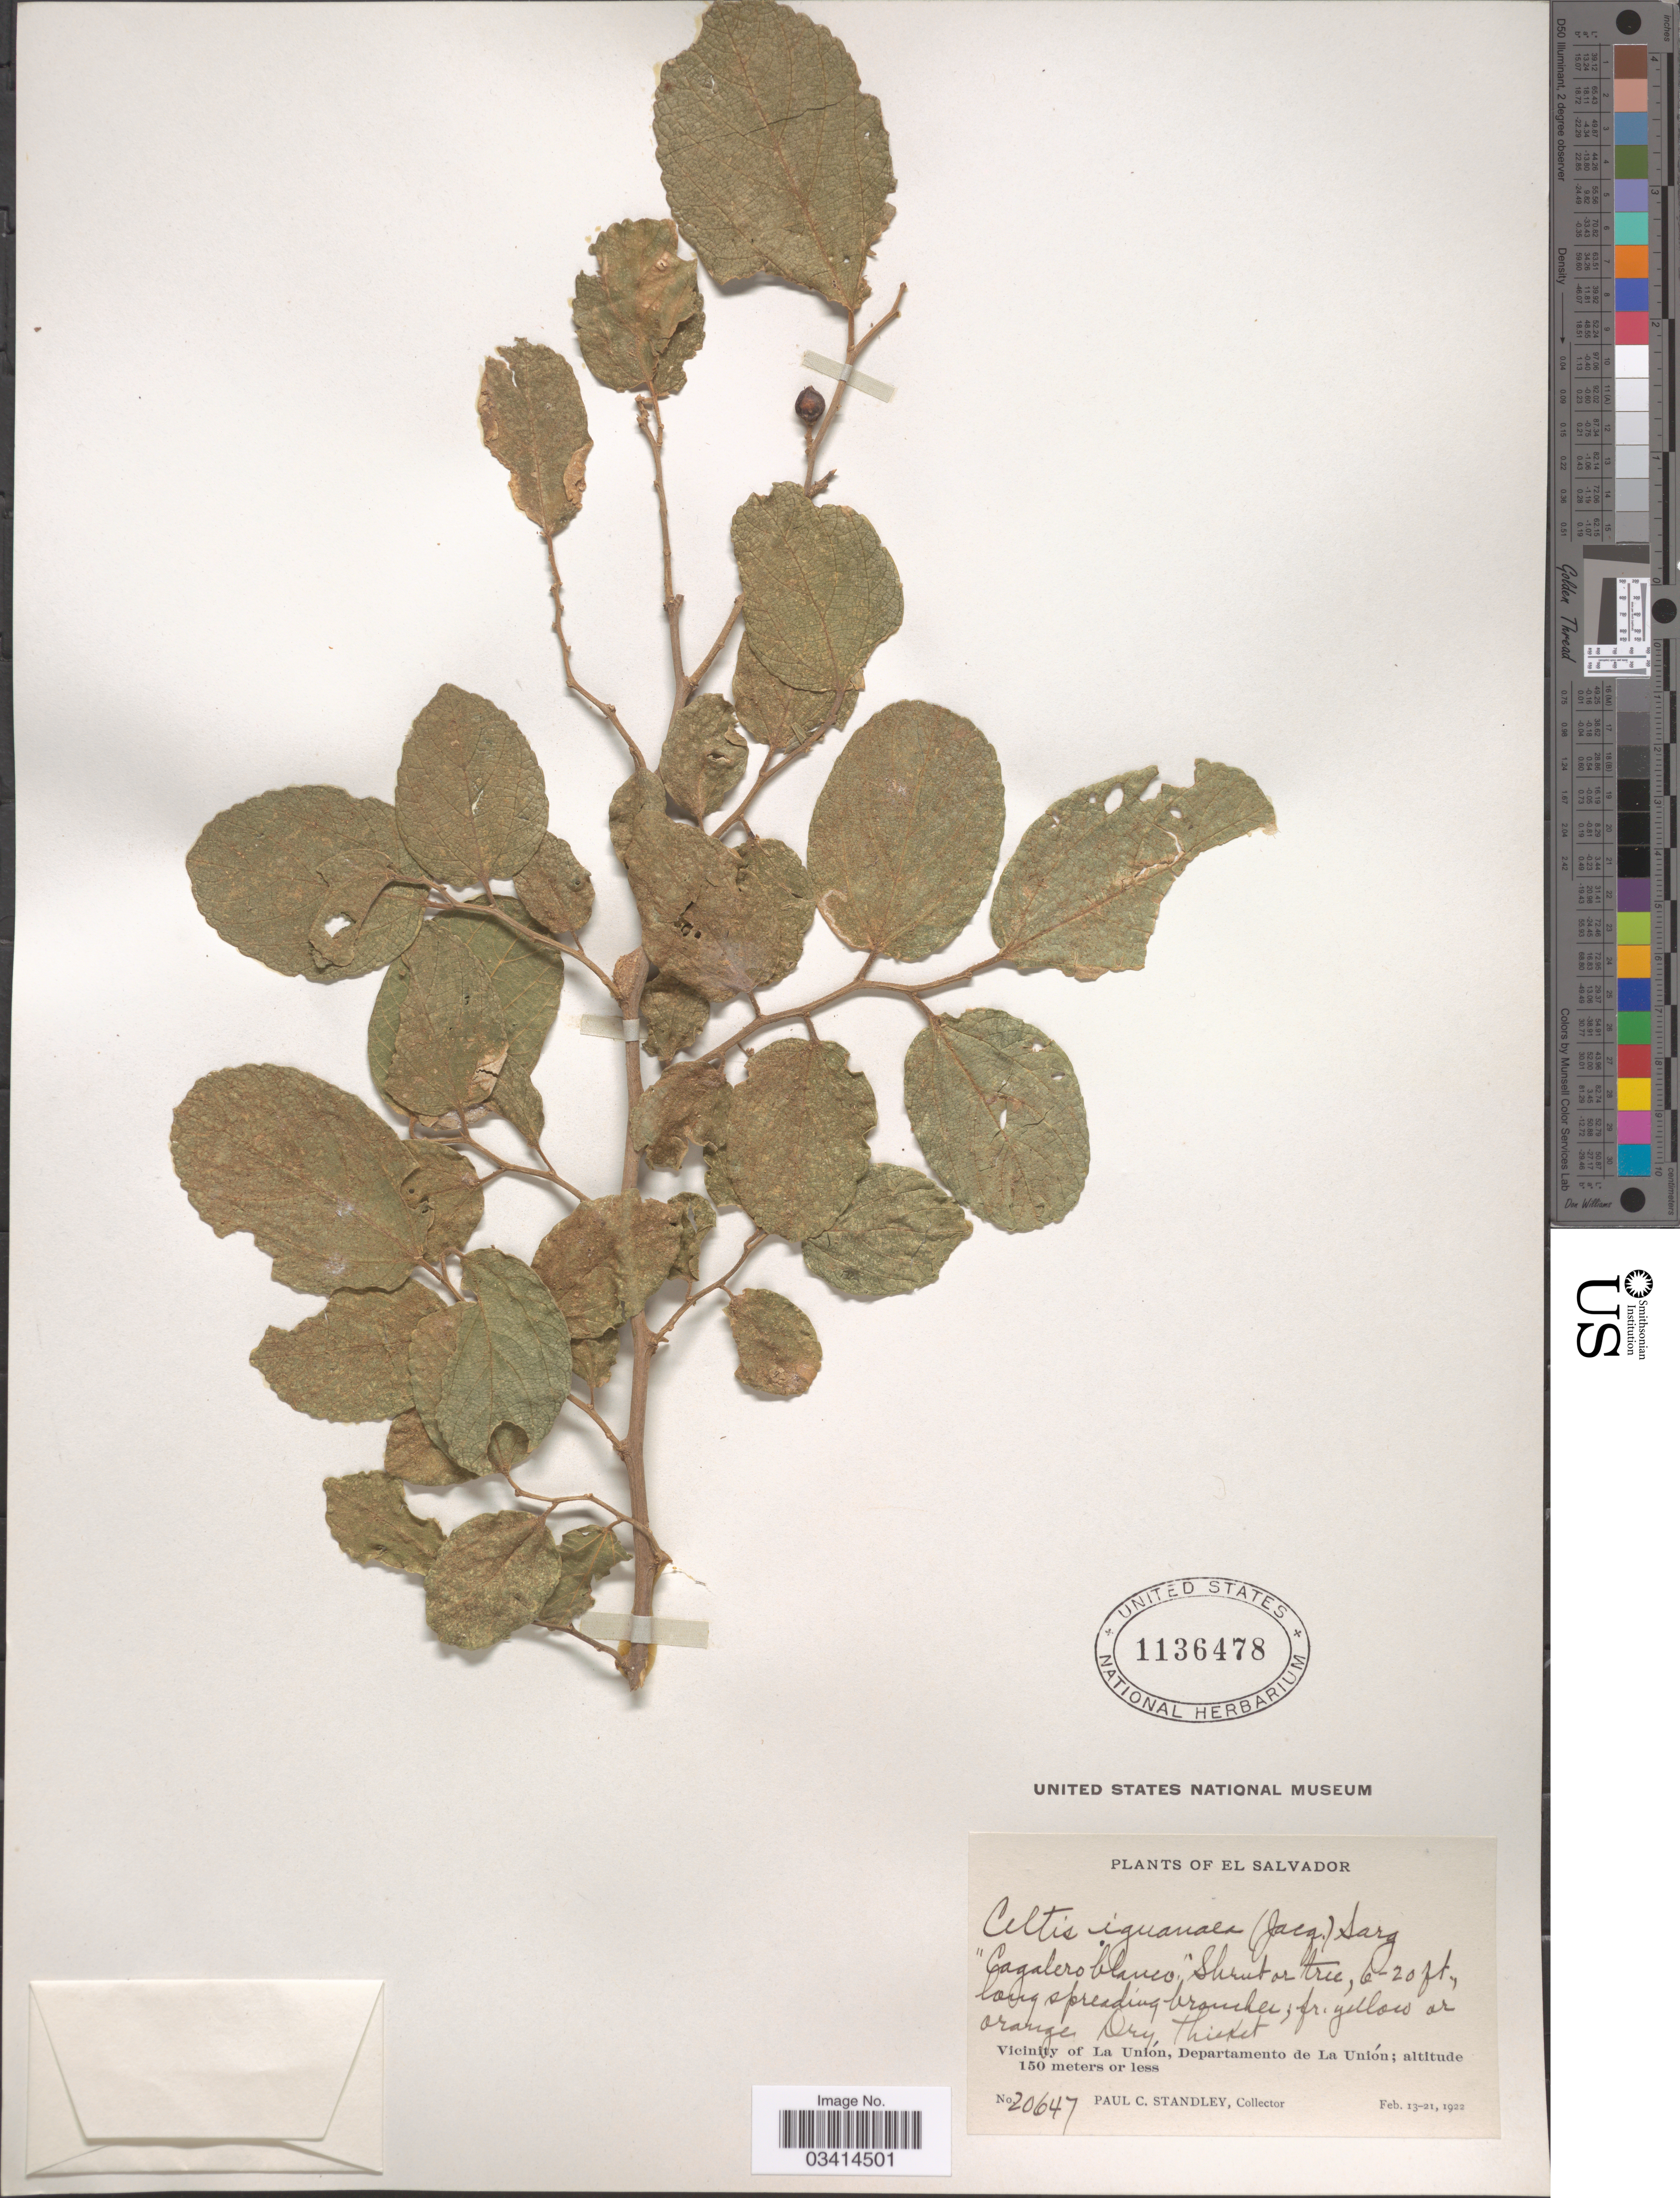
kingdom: Plantae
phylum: Tracheophyta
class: Magnoliopsida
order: Rosales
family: Cannabaceae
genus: Celtis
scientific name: Celtis iguanaea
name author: (Jacq.) Sarg.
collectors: P. C. Standley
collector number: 20647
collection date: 1922-02-13/1922-02-21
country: El Salvador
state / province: La Union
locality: Vicinity of La Unión, Departamento de La Unión.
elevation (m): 150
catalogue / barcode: US 1136478